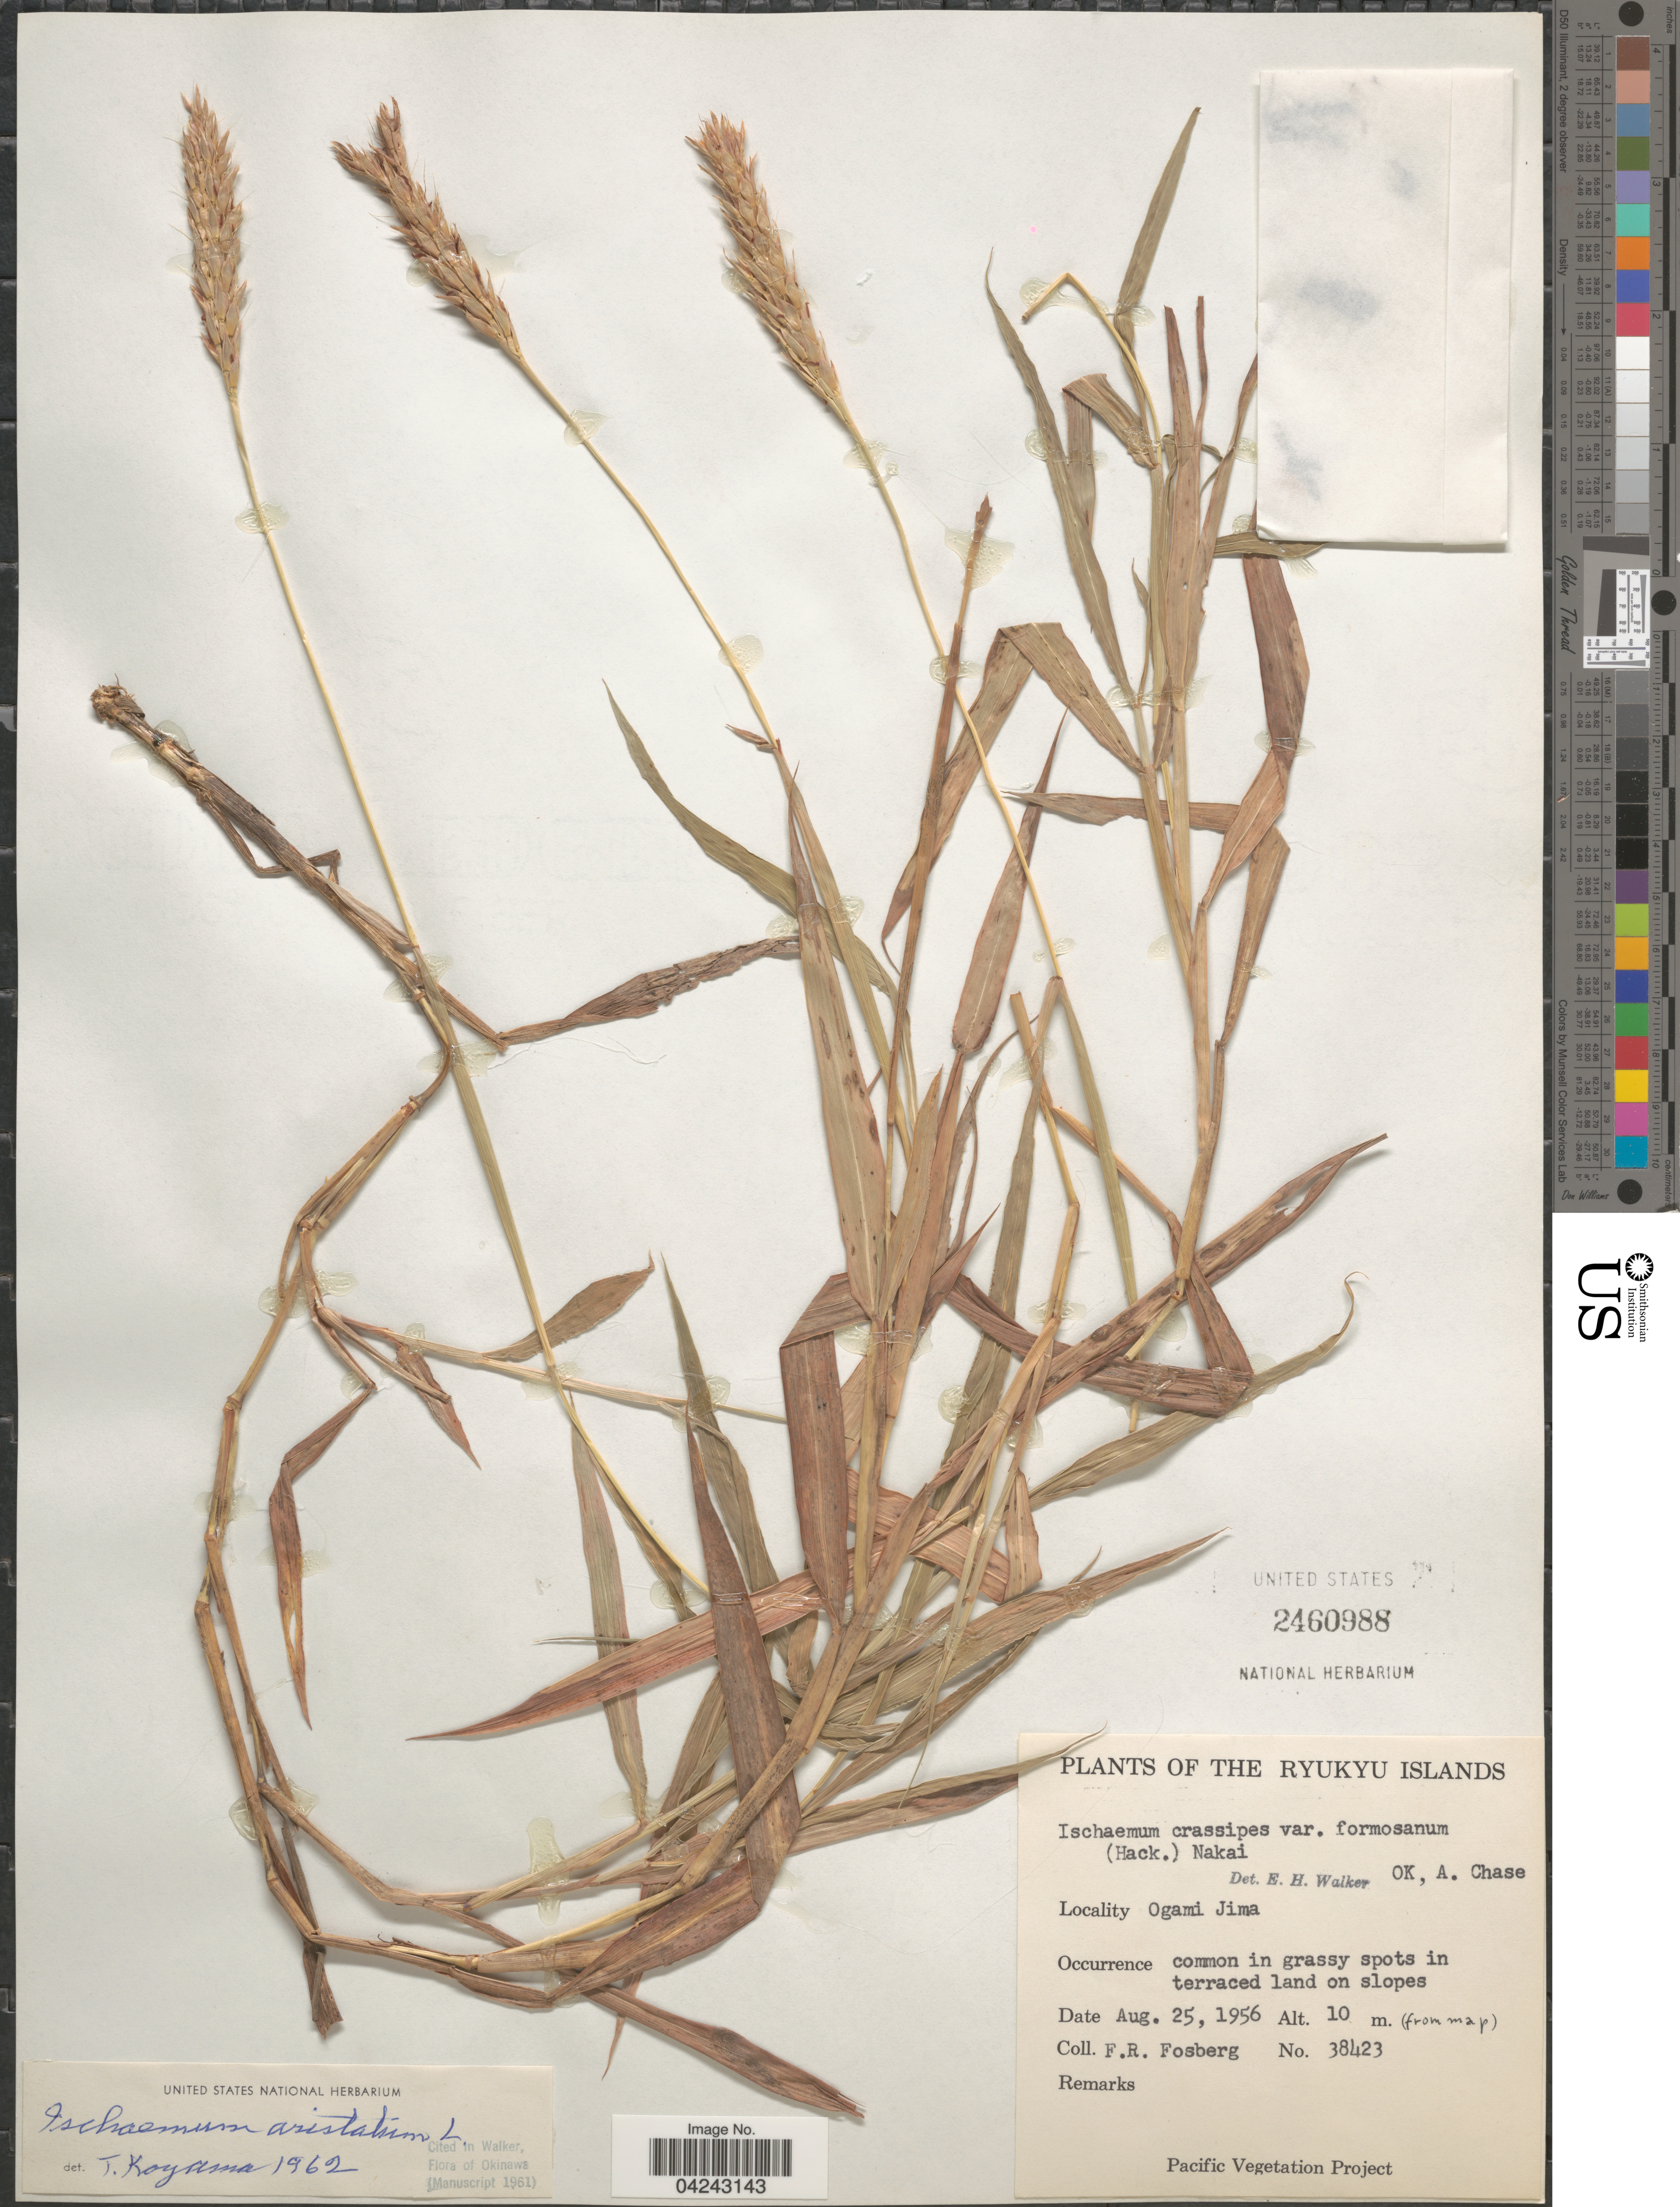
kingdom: Plantae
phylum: Tracheophyta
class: Liliopsida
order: Poales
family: Poaceae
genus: Ischaemum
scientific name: Ischaemum aristatum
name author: L.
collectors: F. R. Fosberg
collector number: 38423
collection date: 1956-08-25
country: Japan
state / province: Okinawa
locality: The Ryukyu Islands. Ogami Jima.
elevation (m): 10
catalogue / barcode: US 2460988